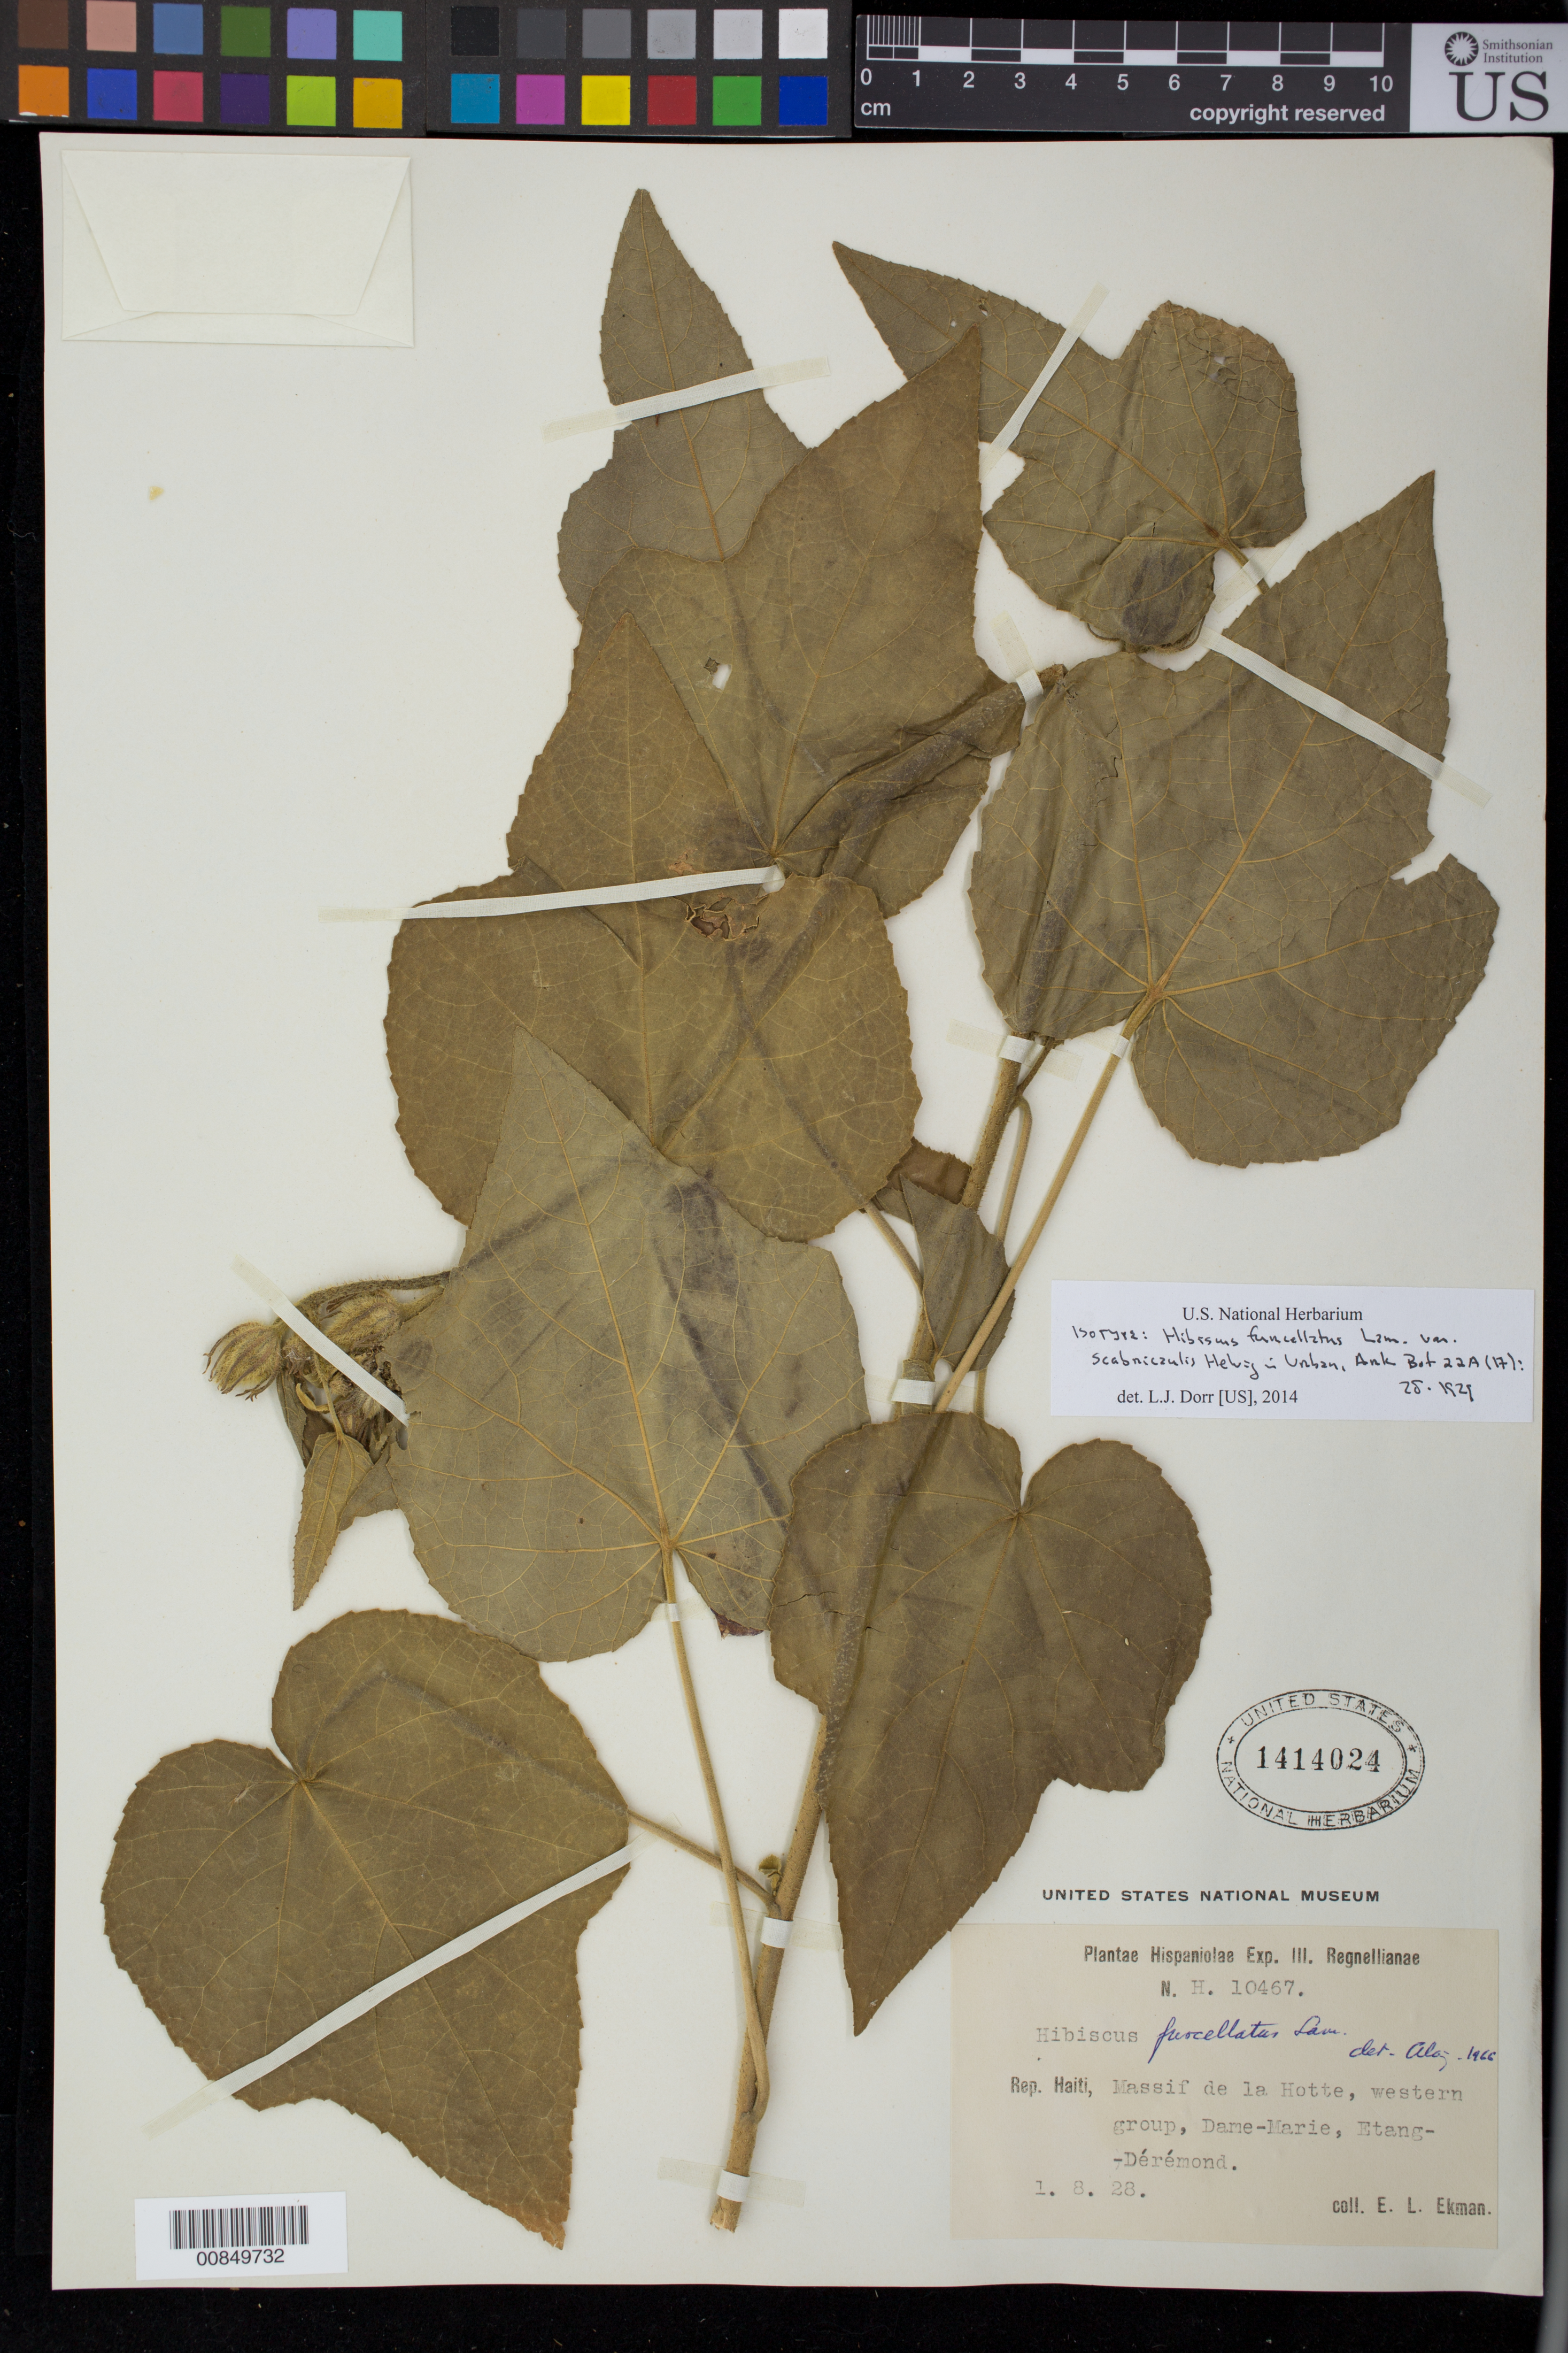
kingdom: Plantae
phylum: Tracheophyta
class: Magnoliopsida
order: Malvales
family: Malvaceae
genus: Hibiscus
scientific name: Hibiscus furcellatus var. scabricaulis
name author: Helwig in Urb.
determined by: Dorr, L. J., (BOT), Smithsonian Institution - National Museum of Natural History (UNITED STATES)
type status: Isotype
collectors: E. L. Ekman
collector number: H 10467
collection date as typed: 01 Aug 1928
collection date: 1928-08-01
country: Haiti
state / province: Grand'Anse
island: Hispaniola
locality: Massif de la Hotte, western group, Dame-Marie, Etang-Dérémond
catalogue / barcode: US 1414024